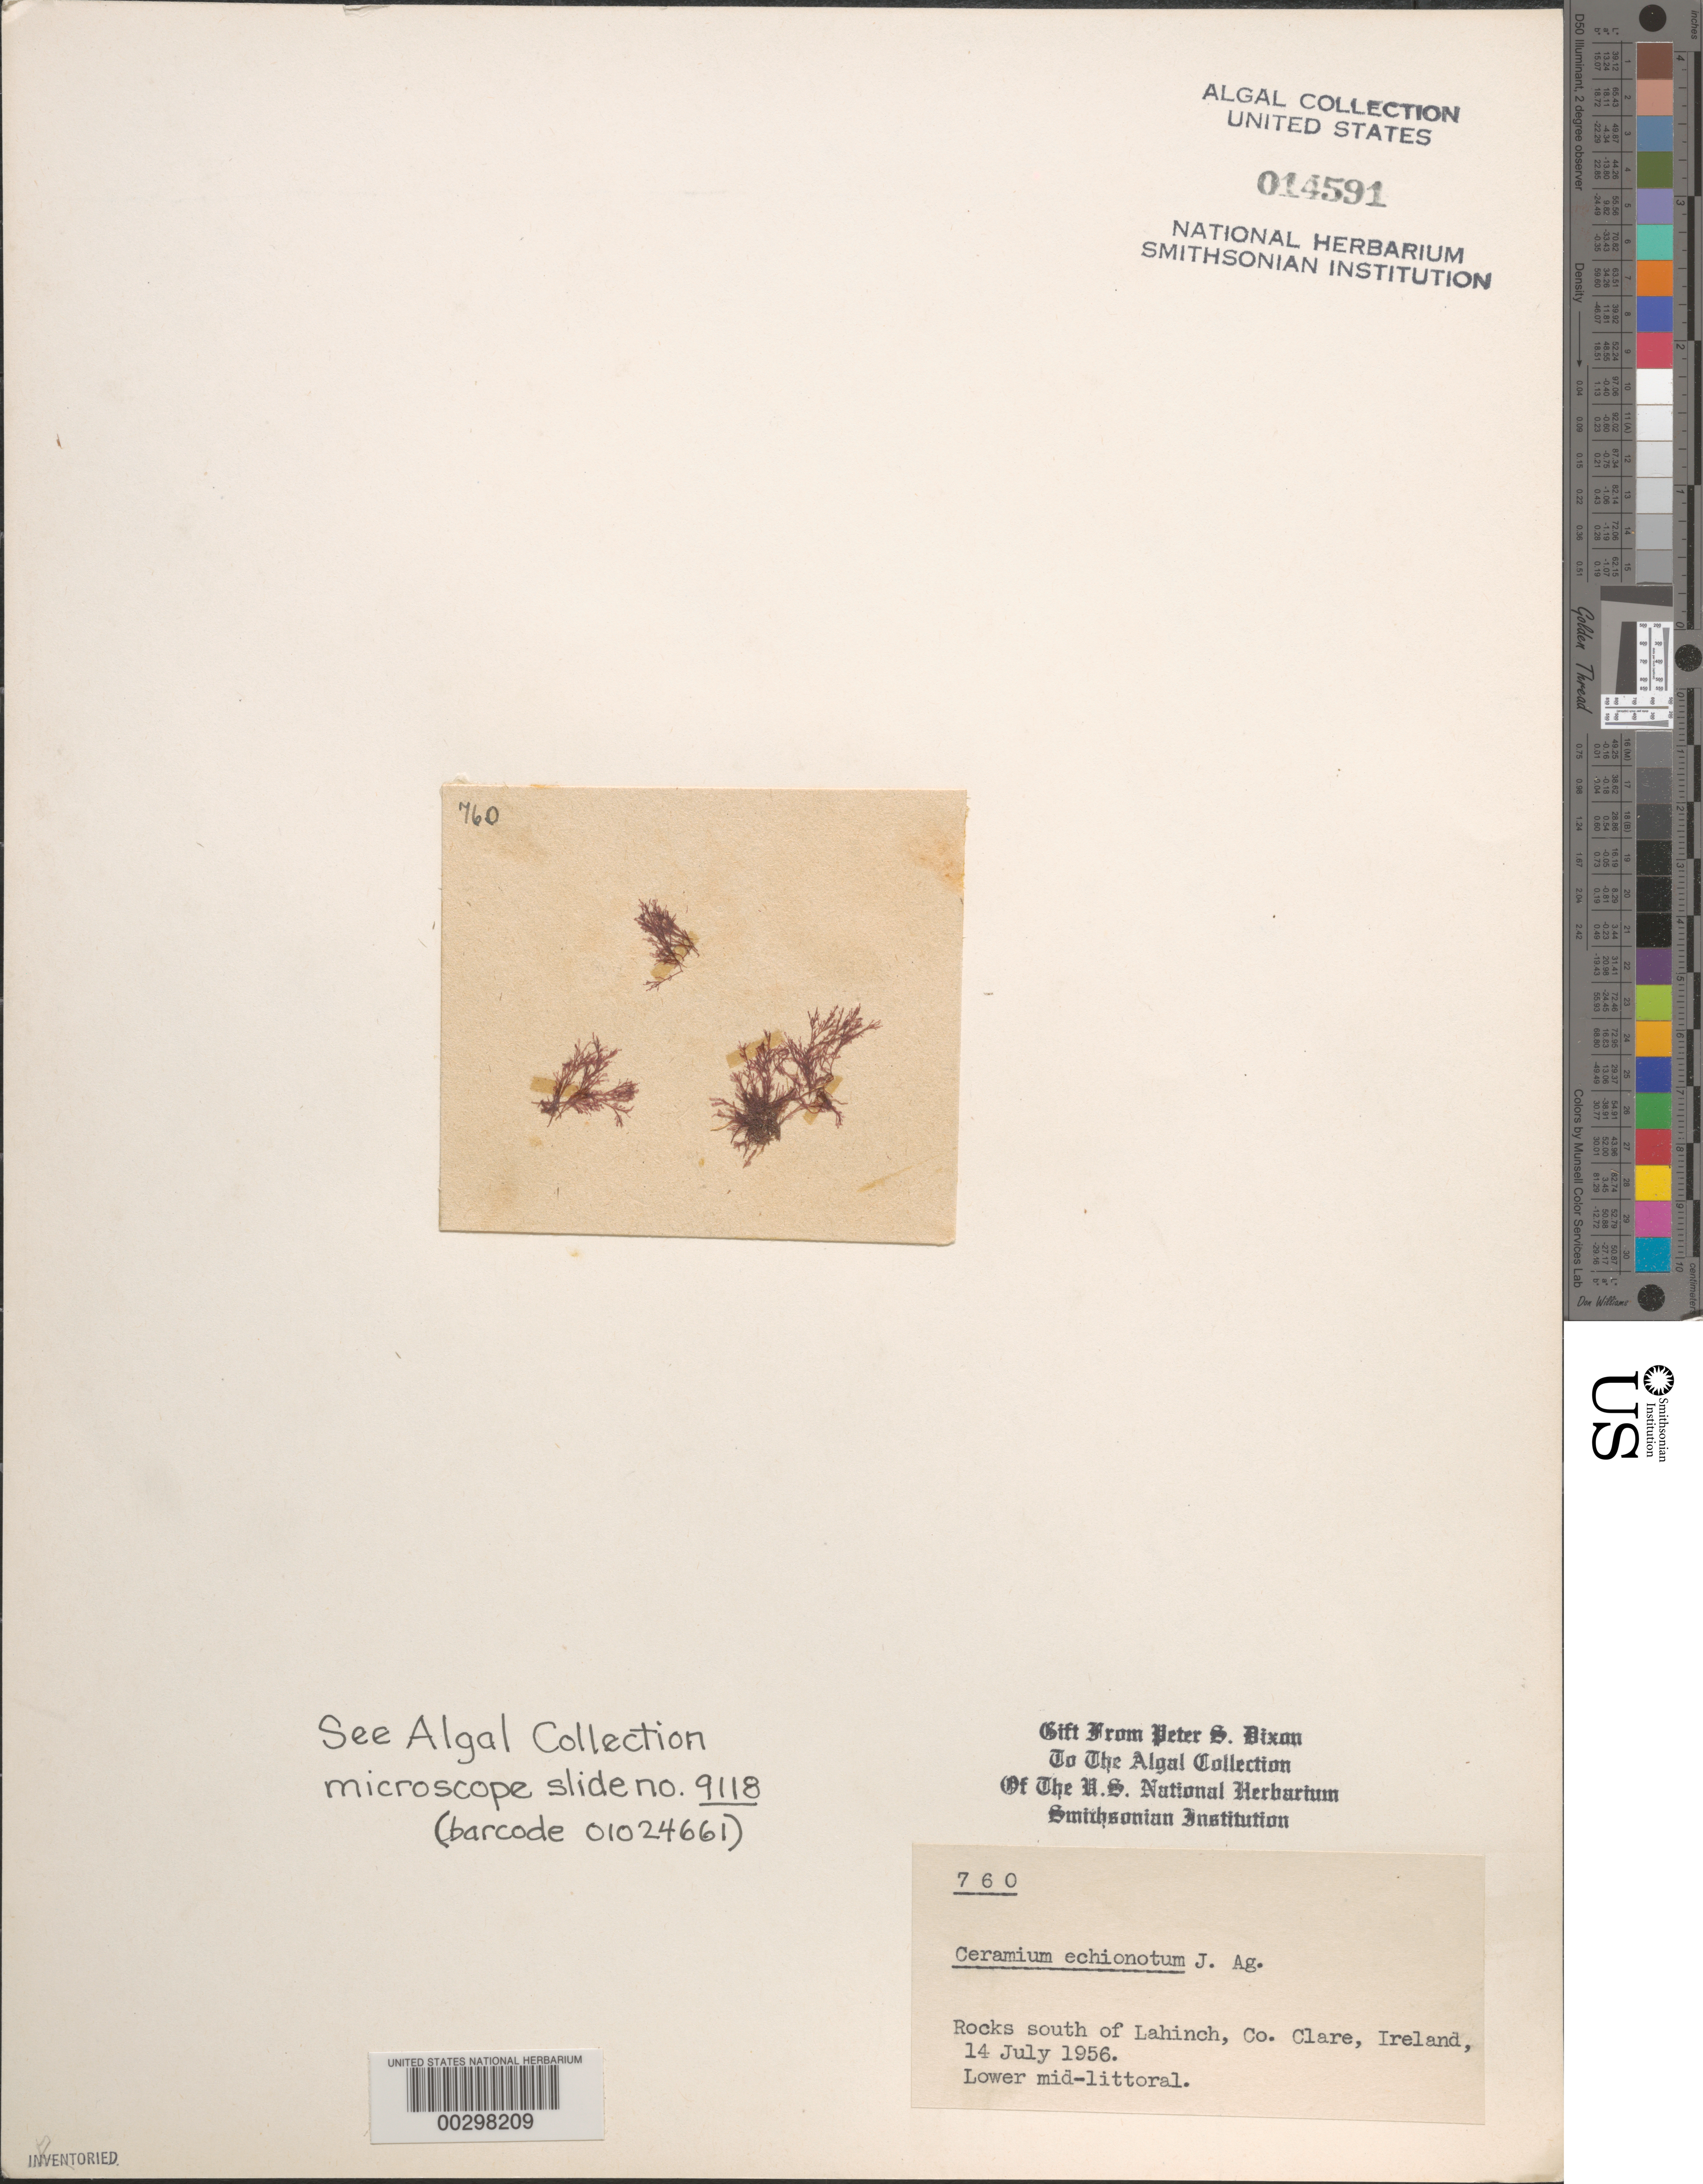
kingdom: Plantae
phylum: Rhodophyta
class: Florideophyceae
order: Ceramiales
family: Ceramiaceae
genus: Ceramium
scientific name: Ceramium echionotum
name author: J. Agardh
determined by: Dixon, P. S.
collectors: P. S. Dixon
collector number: PSD 760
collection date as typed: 14 Jul 1956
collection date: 1956-07-14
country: Ireland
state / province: Munster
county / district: Clare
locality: South of Lahinch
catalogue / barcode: US 14591